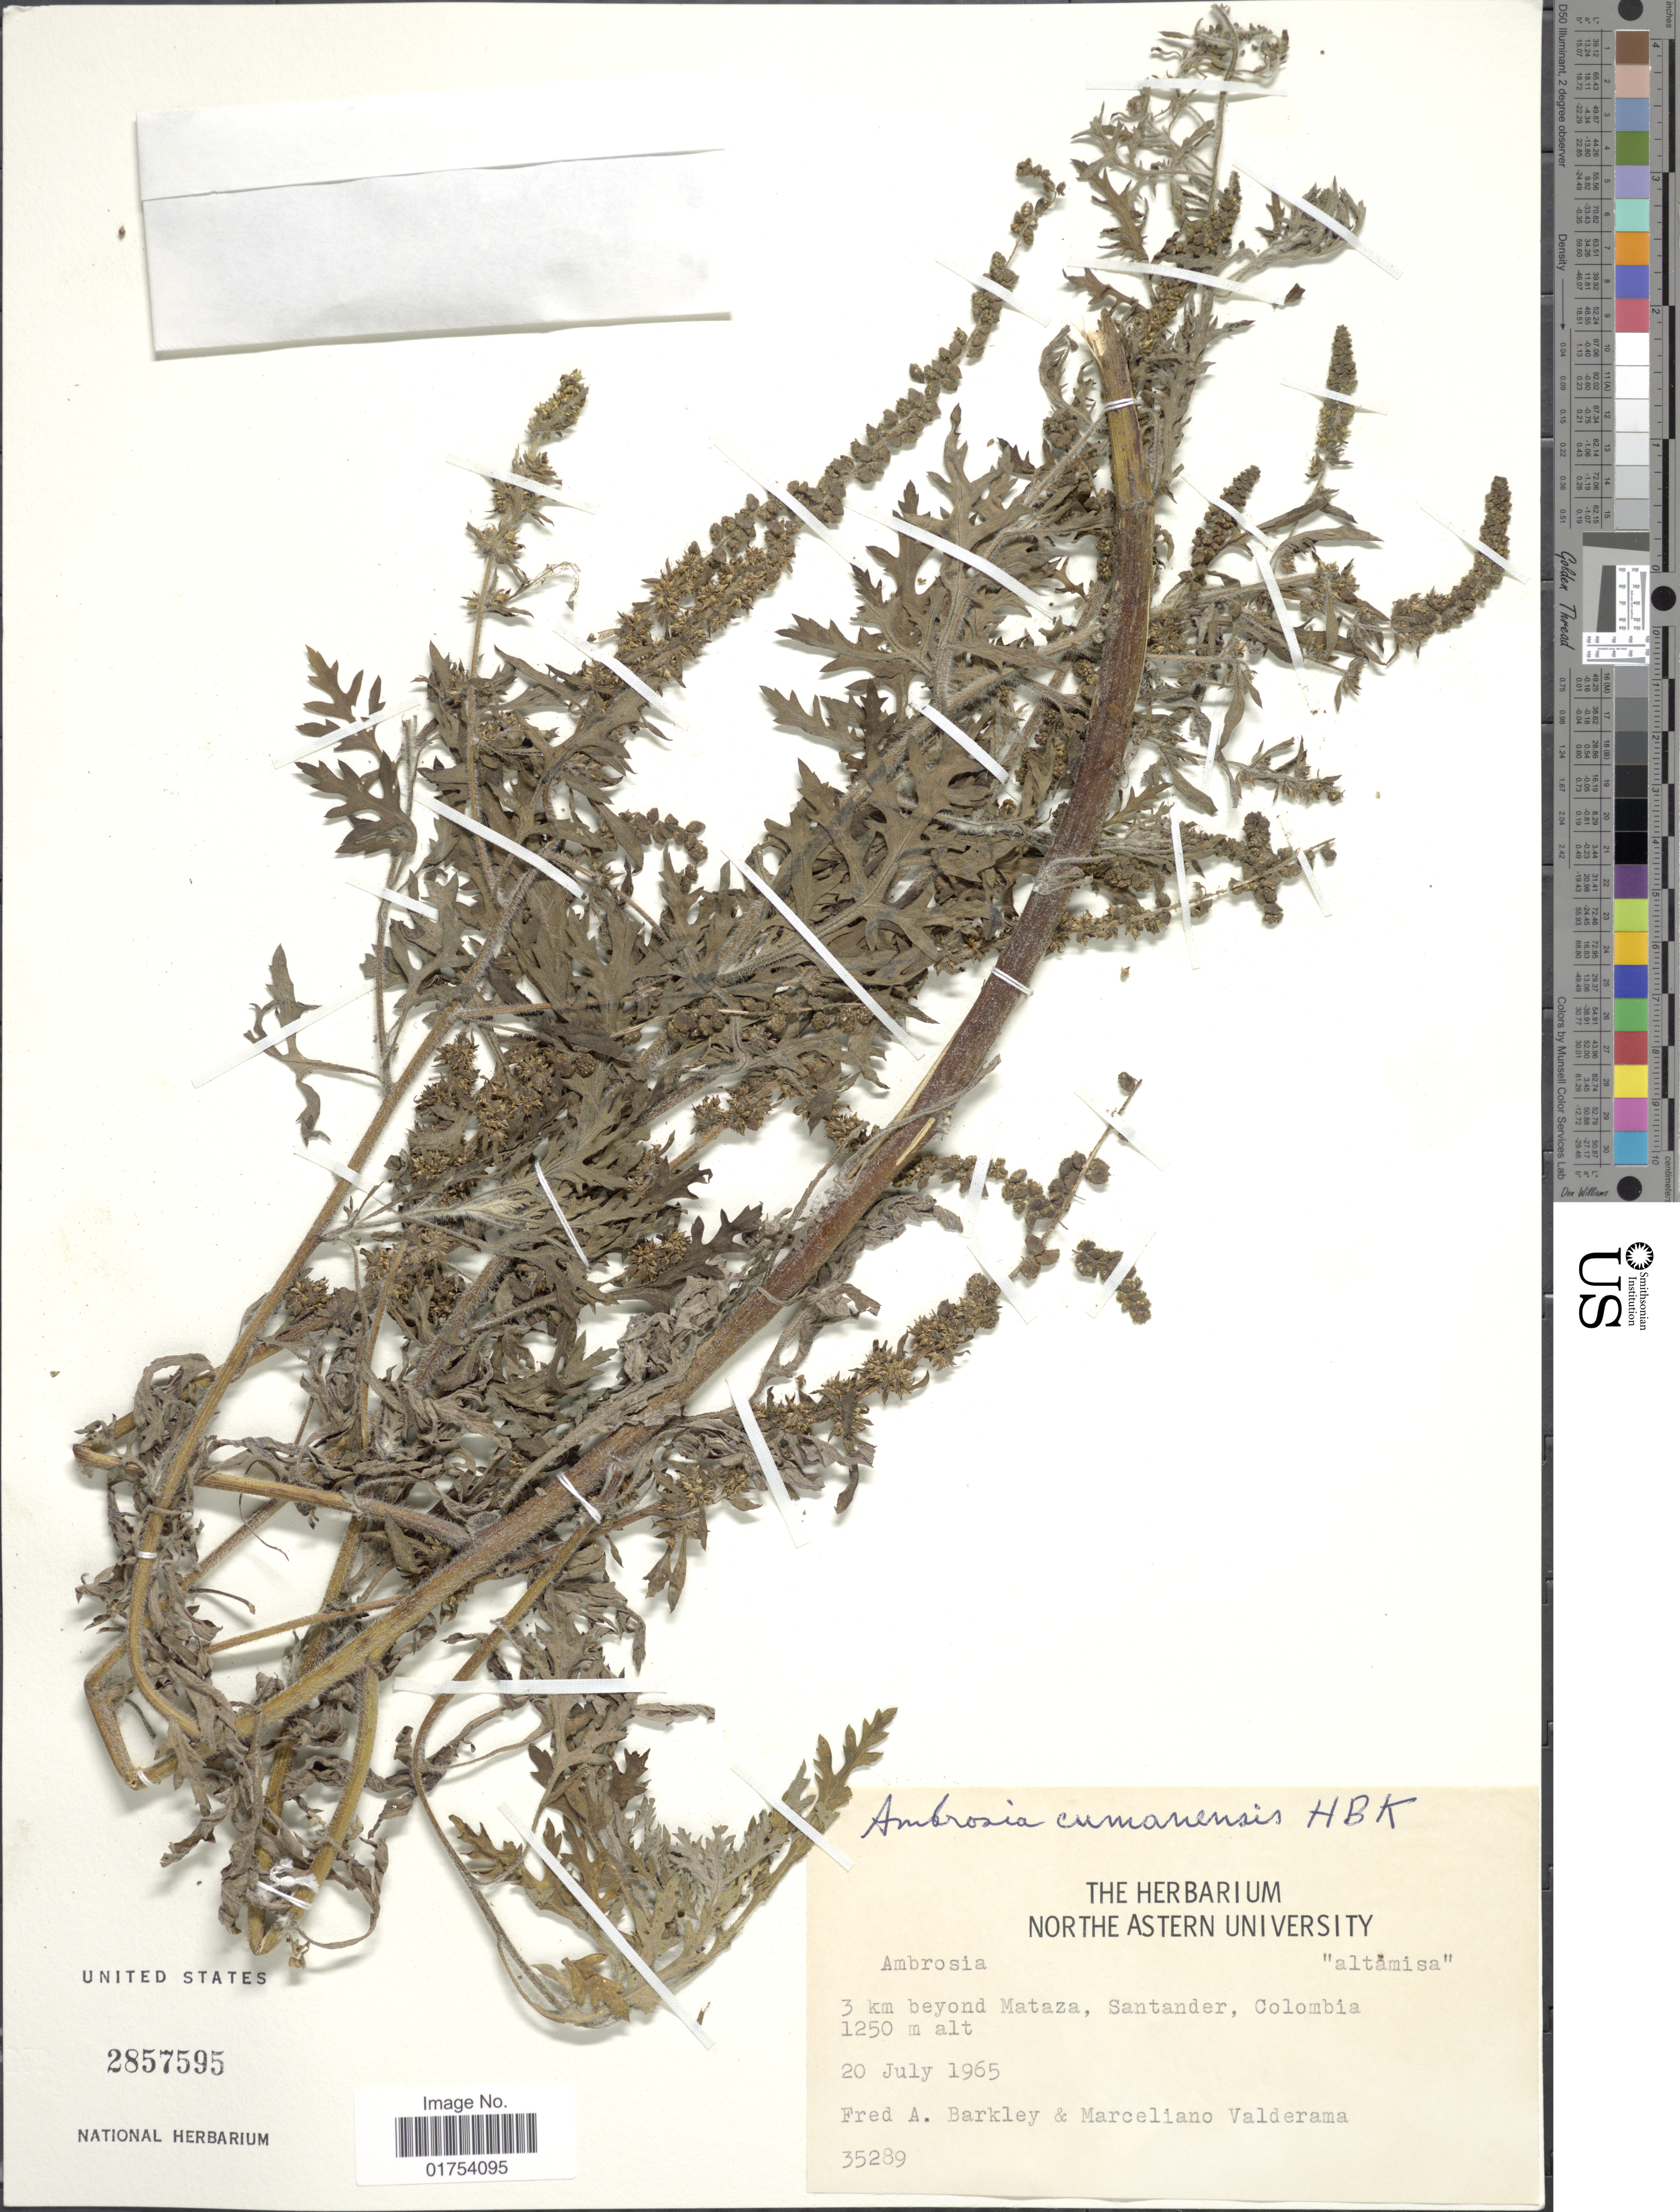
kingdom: Plantae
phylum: Tracheophyta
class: Magnoliopsida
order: Asterales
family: Asteraceae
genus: Ambrosia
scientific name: Ambrosia peruviana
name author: Willd.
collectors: F. A. Barkley & M. Valderama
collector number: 35289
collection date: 1965-07-20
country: Colombia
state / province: Santander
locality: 3 km beyond Mataza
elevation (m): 1250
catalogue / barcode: US 2857595